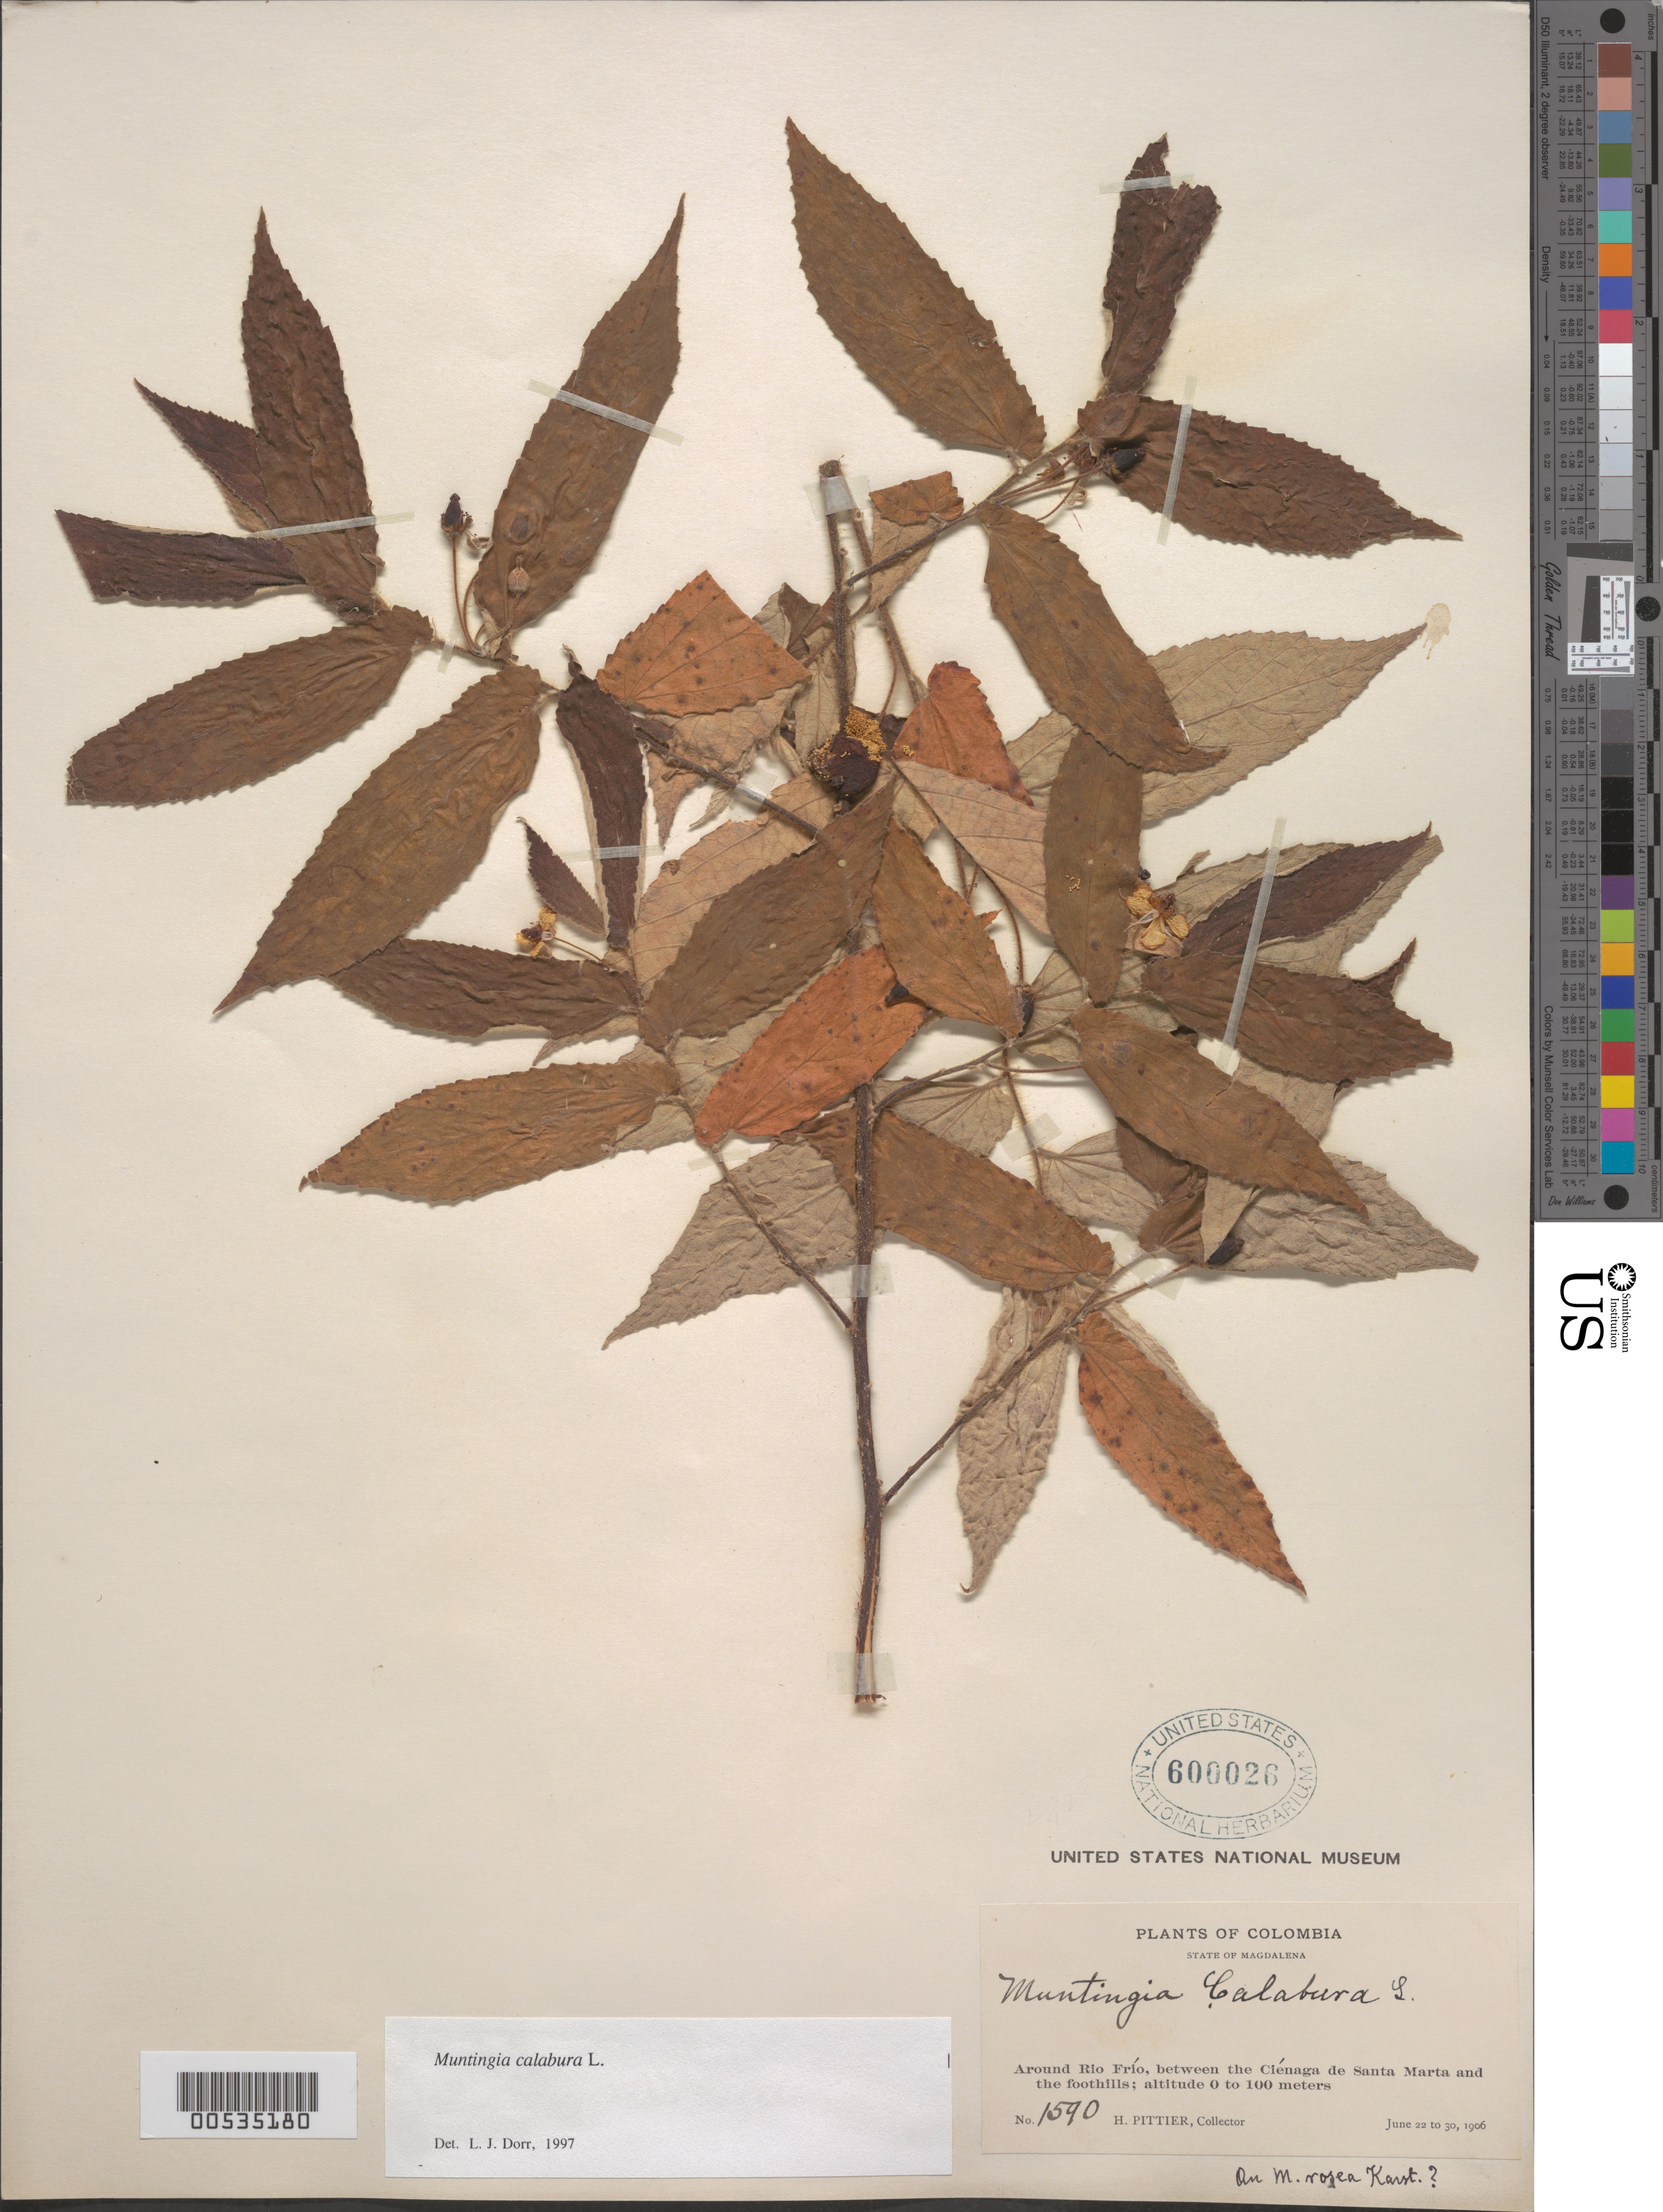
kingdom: Plantae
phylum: Tracheophyta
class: Magnoliopsida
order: Malvales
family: Muntingiaceae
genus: Muntingia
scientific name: Muntingia calabura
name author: L.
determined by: Dorr, L. J., (BOT), Smithsonian Institution - National Museum of Natural History (UNITED STATES)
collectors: H. F. Pittier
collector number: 1590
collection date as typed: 22 Jun 1906 to 30 Jun 1906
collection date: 1906-06-22/1906-06-30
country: Colombia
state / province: Magdalena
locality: Around Río FRío between the Cíenaga de Santa Marta and the foothills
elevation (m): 0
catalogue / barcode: US 600026